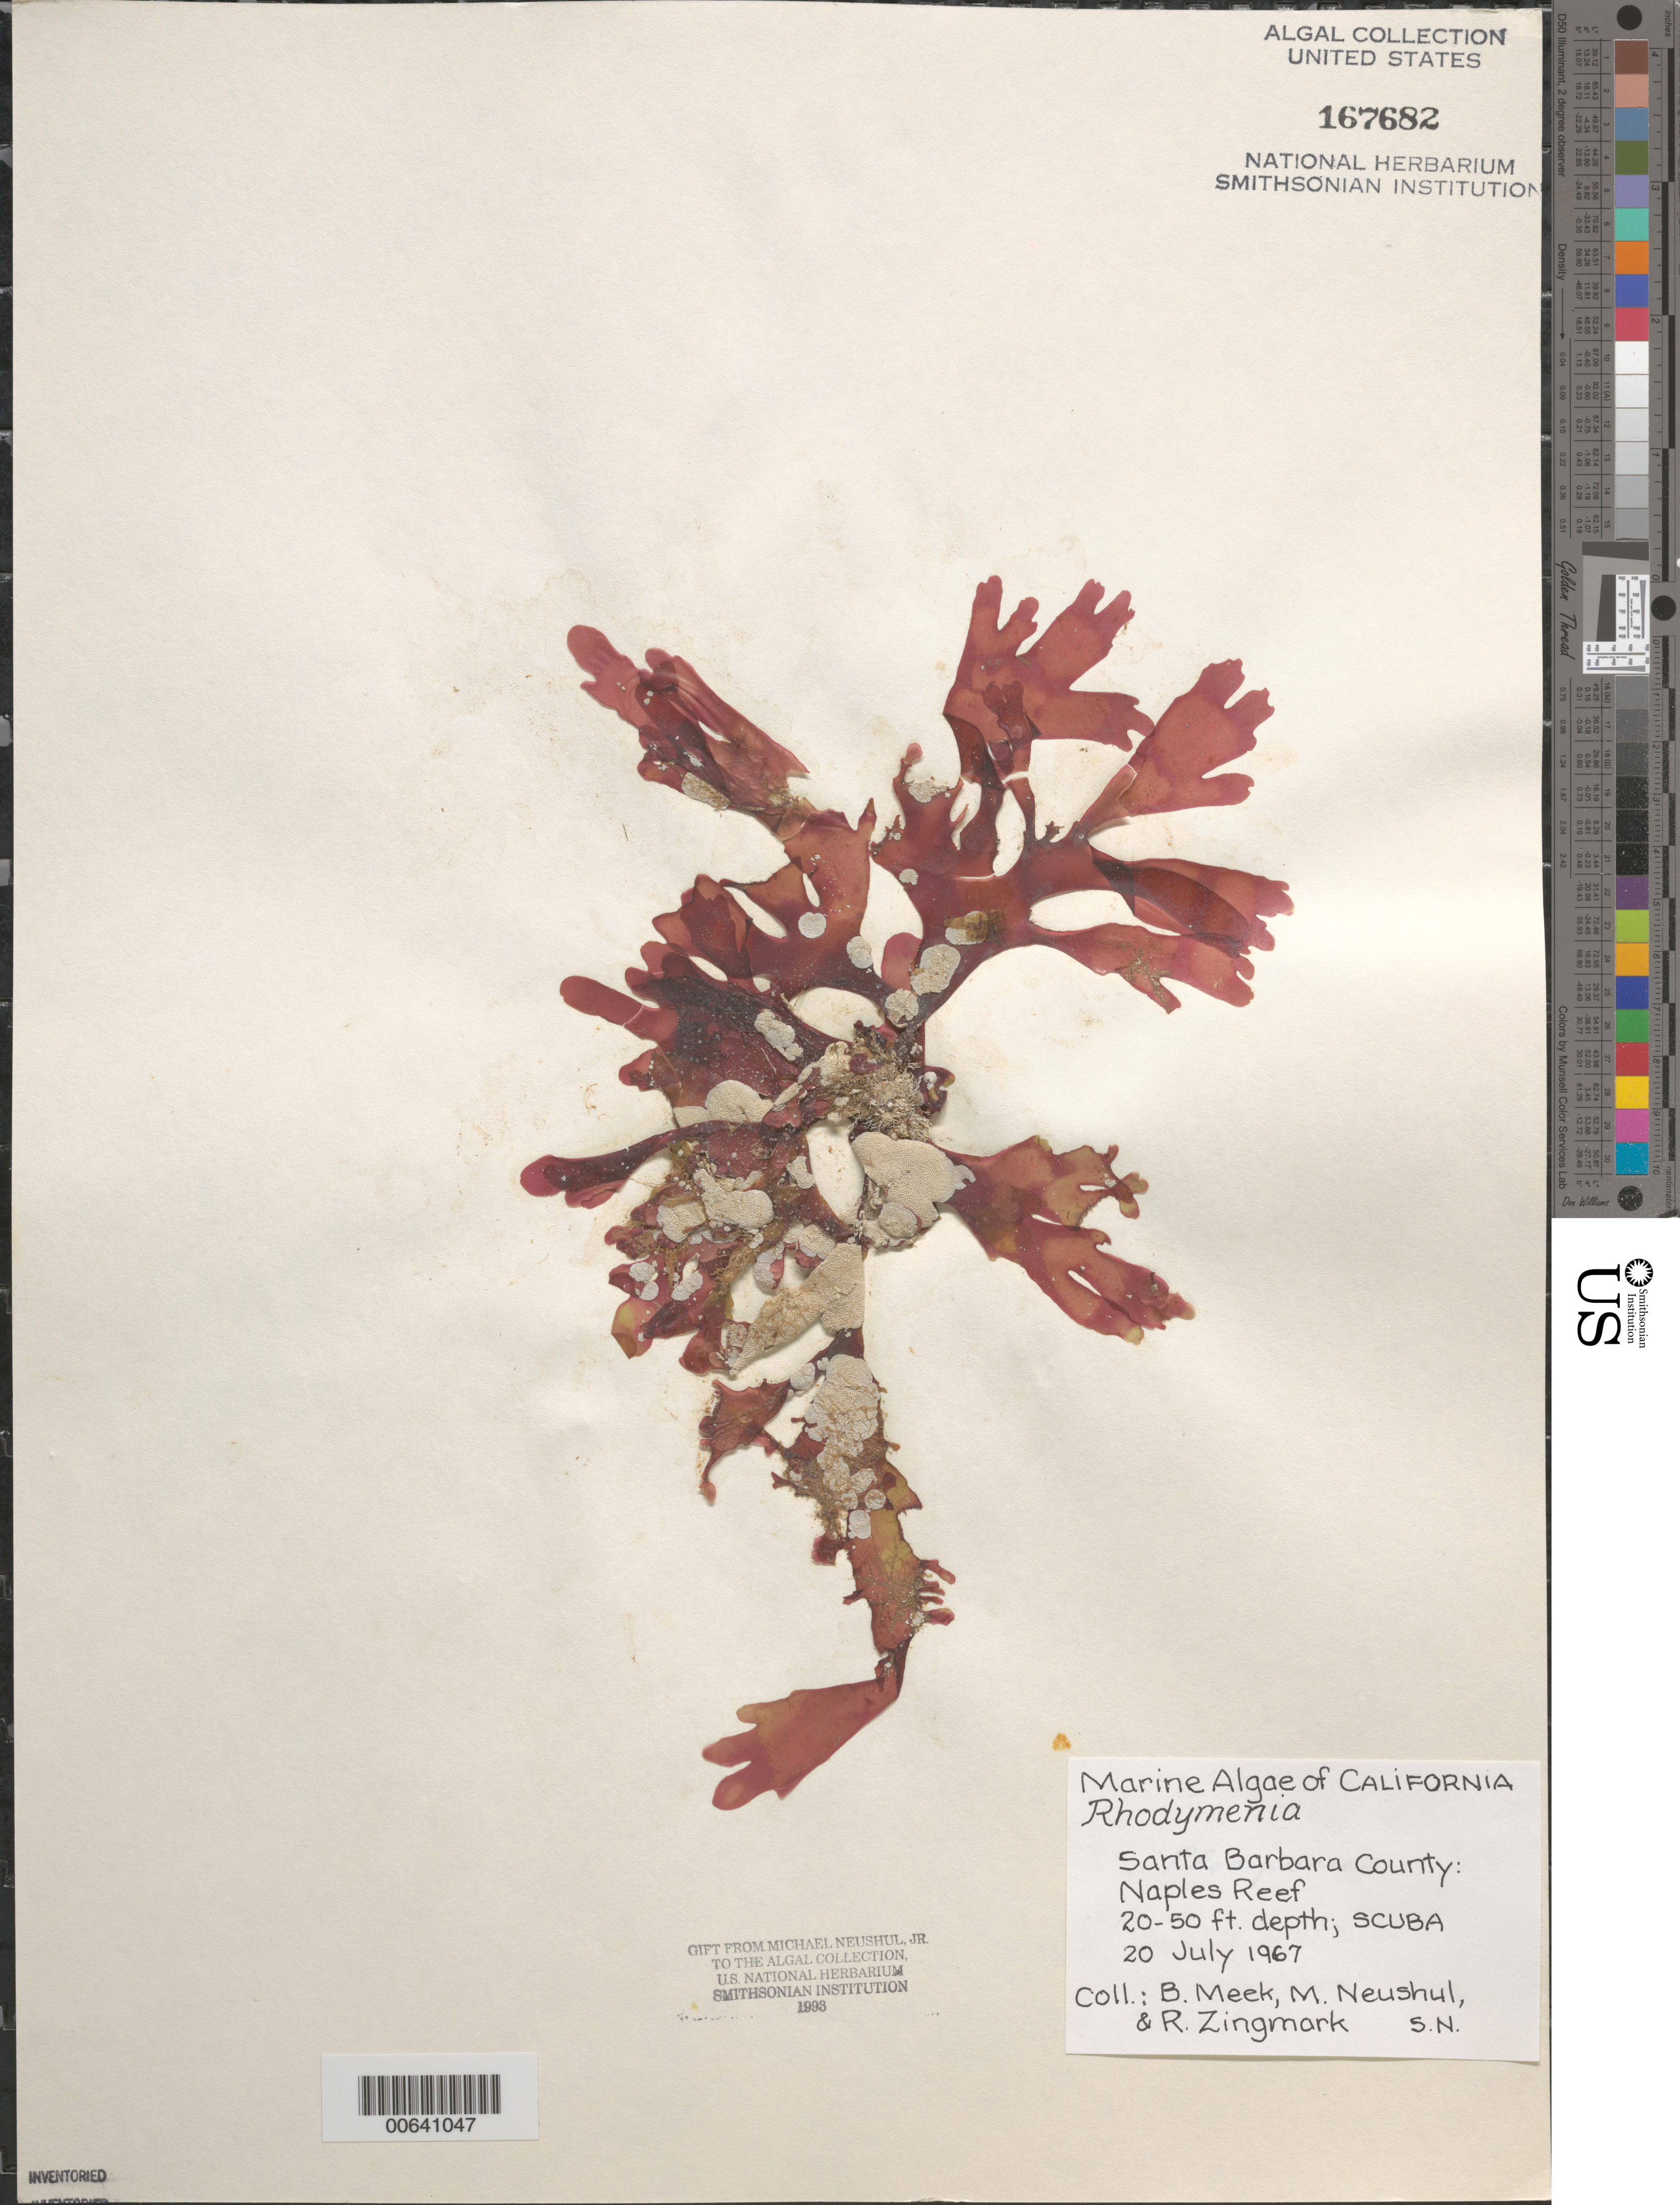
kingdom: Plantae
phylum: Rhodophyta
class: Florideophyceae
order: Rhodymeniales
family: Rhodymeniaceae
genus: Rhodymenia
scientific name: Rhodymenia sp.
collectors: B. Meek, M. Neushul & R. Zingmark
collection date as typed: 20 Jul 1967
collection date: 1967-07-20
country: United States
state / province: California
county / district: Santa Barbara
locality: Naples Reef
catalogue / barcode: US 167682